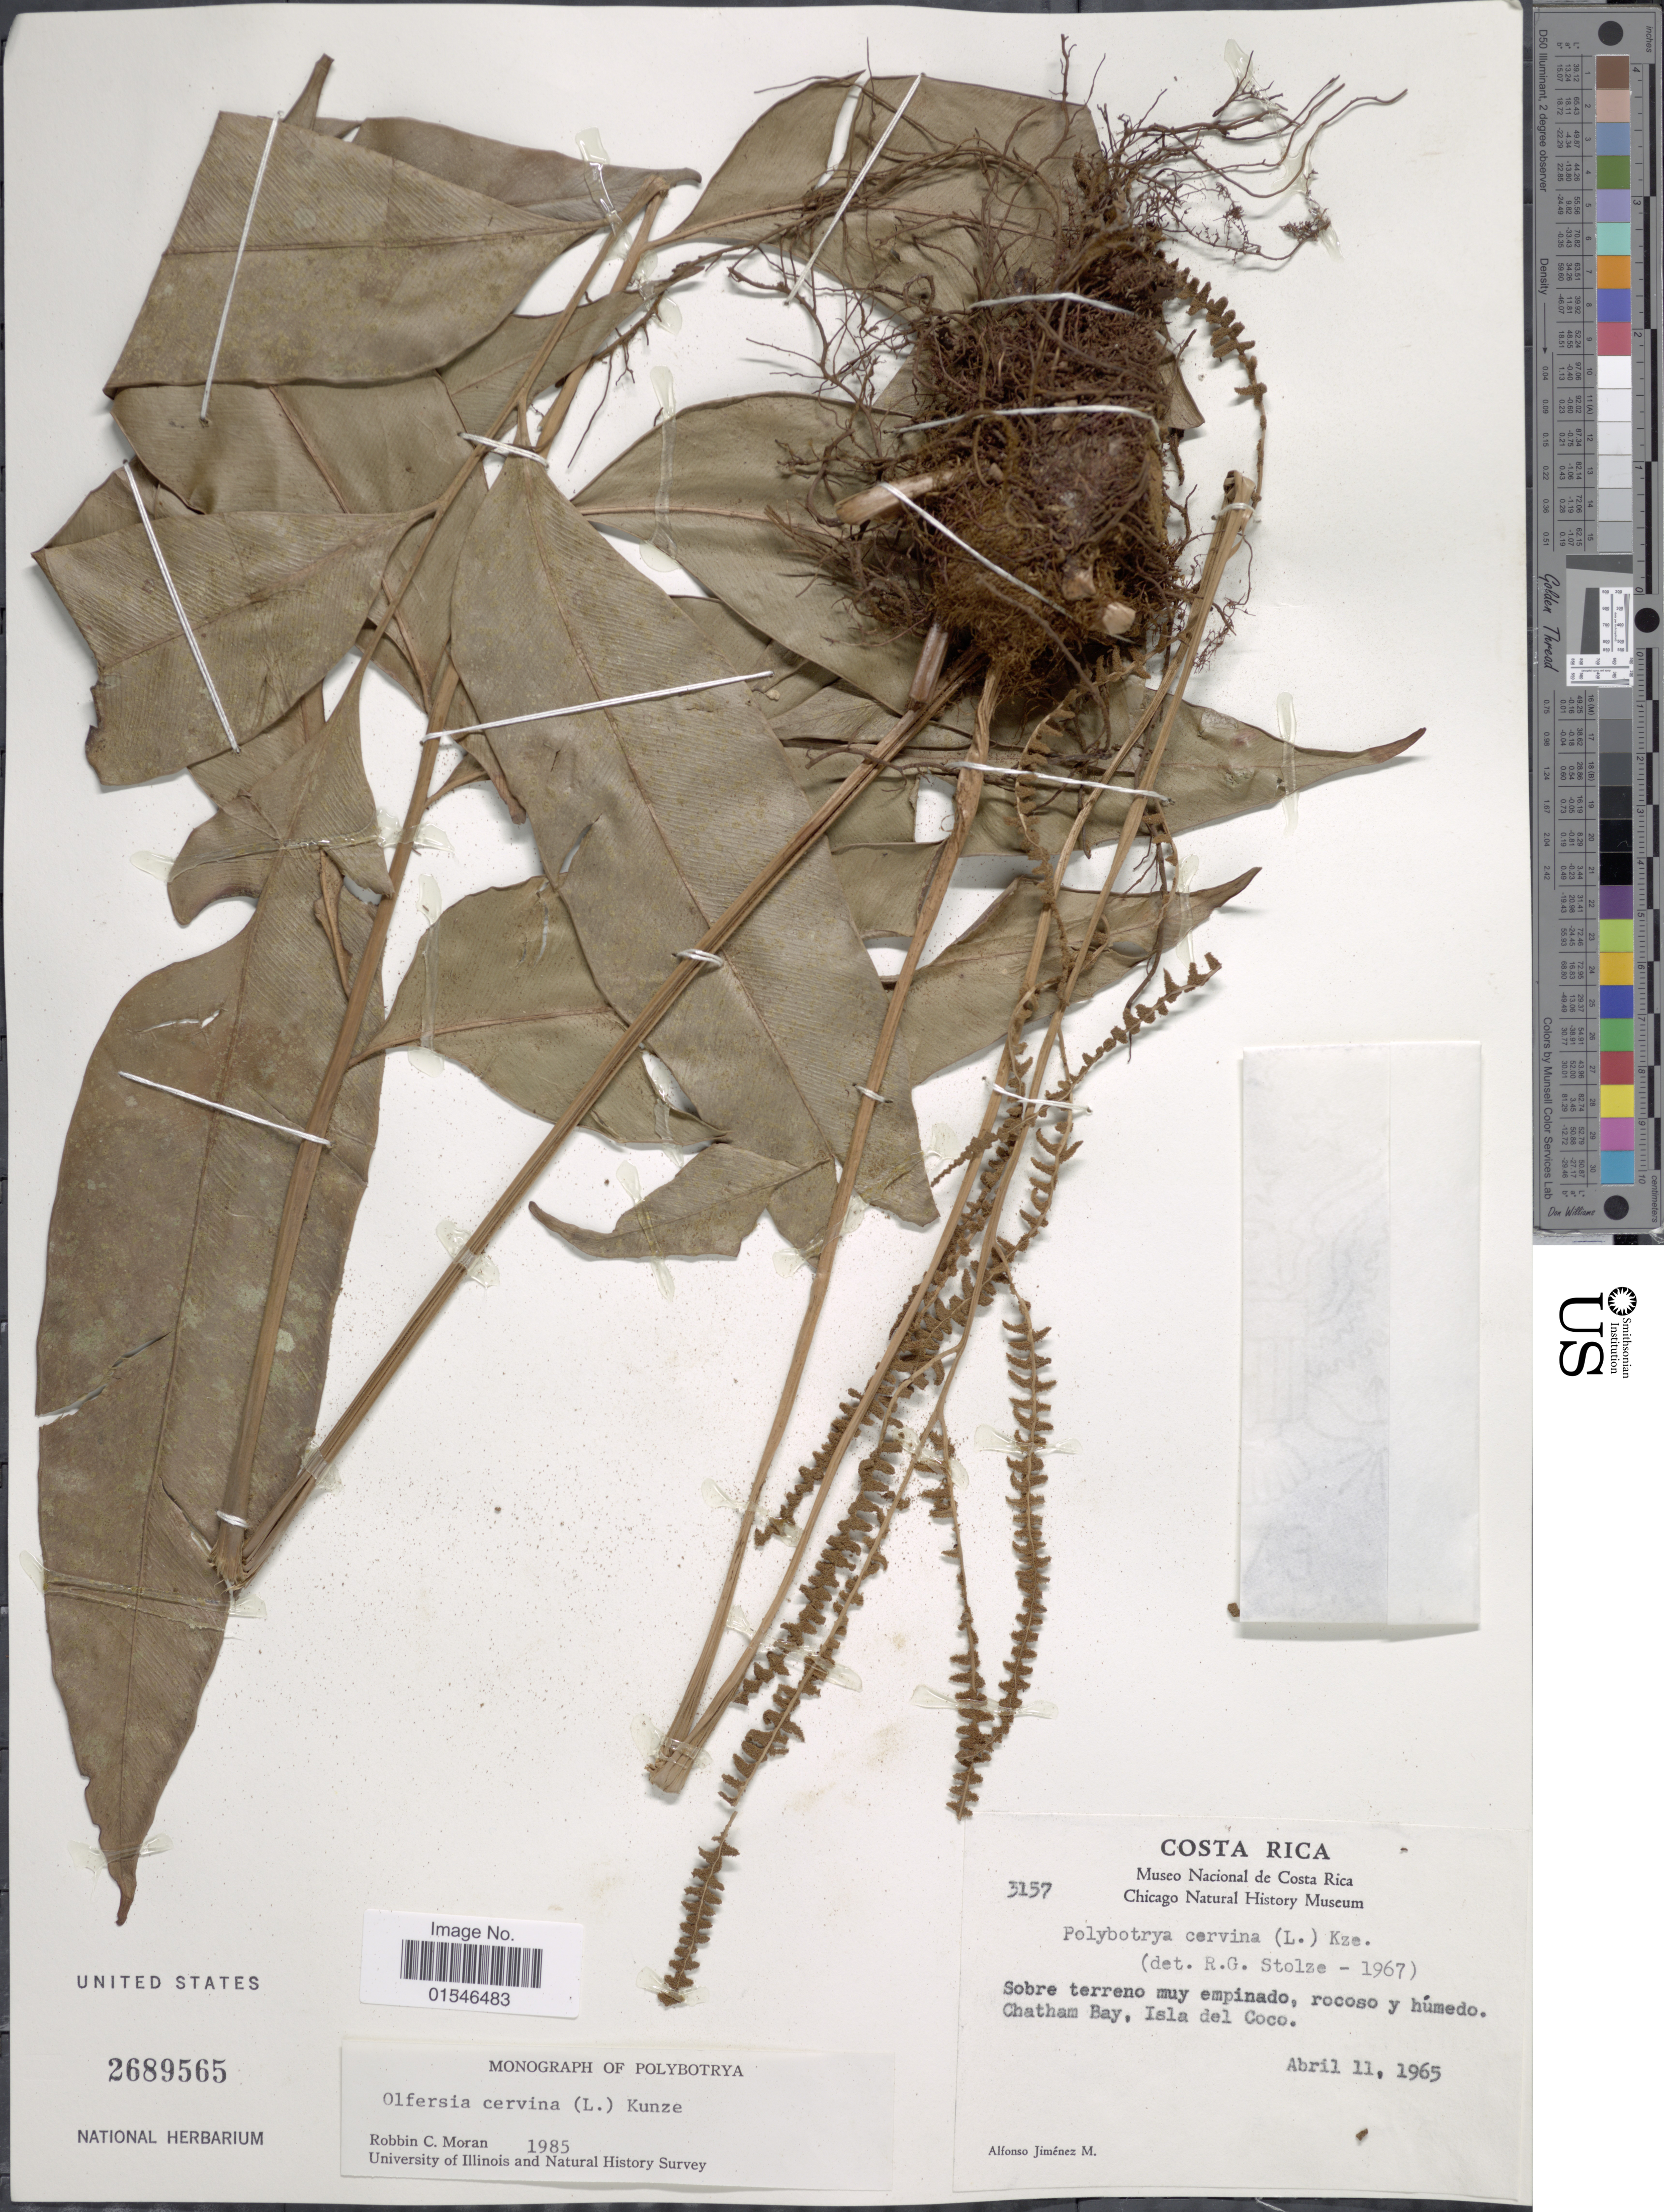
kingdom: Plantae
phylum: Tracheophyta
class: Polypodiopsida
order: Polypodiales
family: Dryopteridaceae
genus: Olfersia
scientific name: Olfersia cervina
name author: (L.) Kunze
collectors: A. Jimenez M.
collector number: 3157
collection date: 1965-04-11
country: Costa Rica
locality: Sobre terreno muy empinado, rocoso y húmedo. Chatham Bay, Isla del Coco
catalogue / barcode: US 2689565